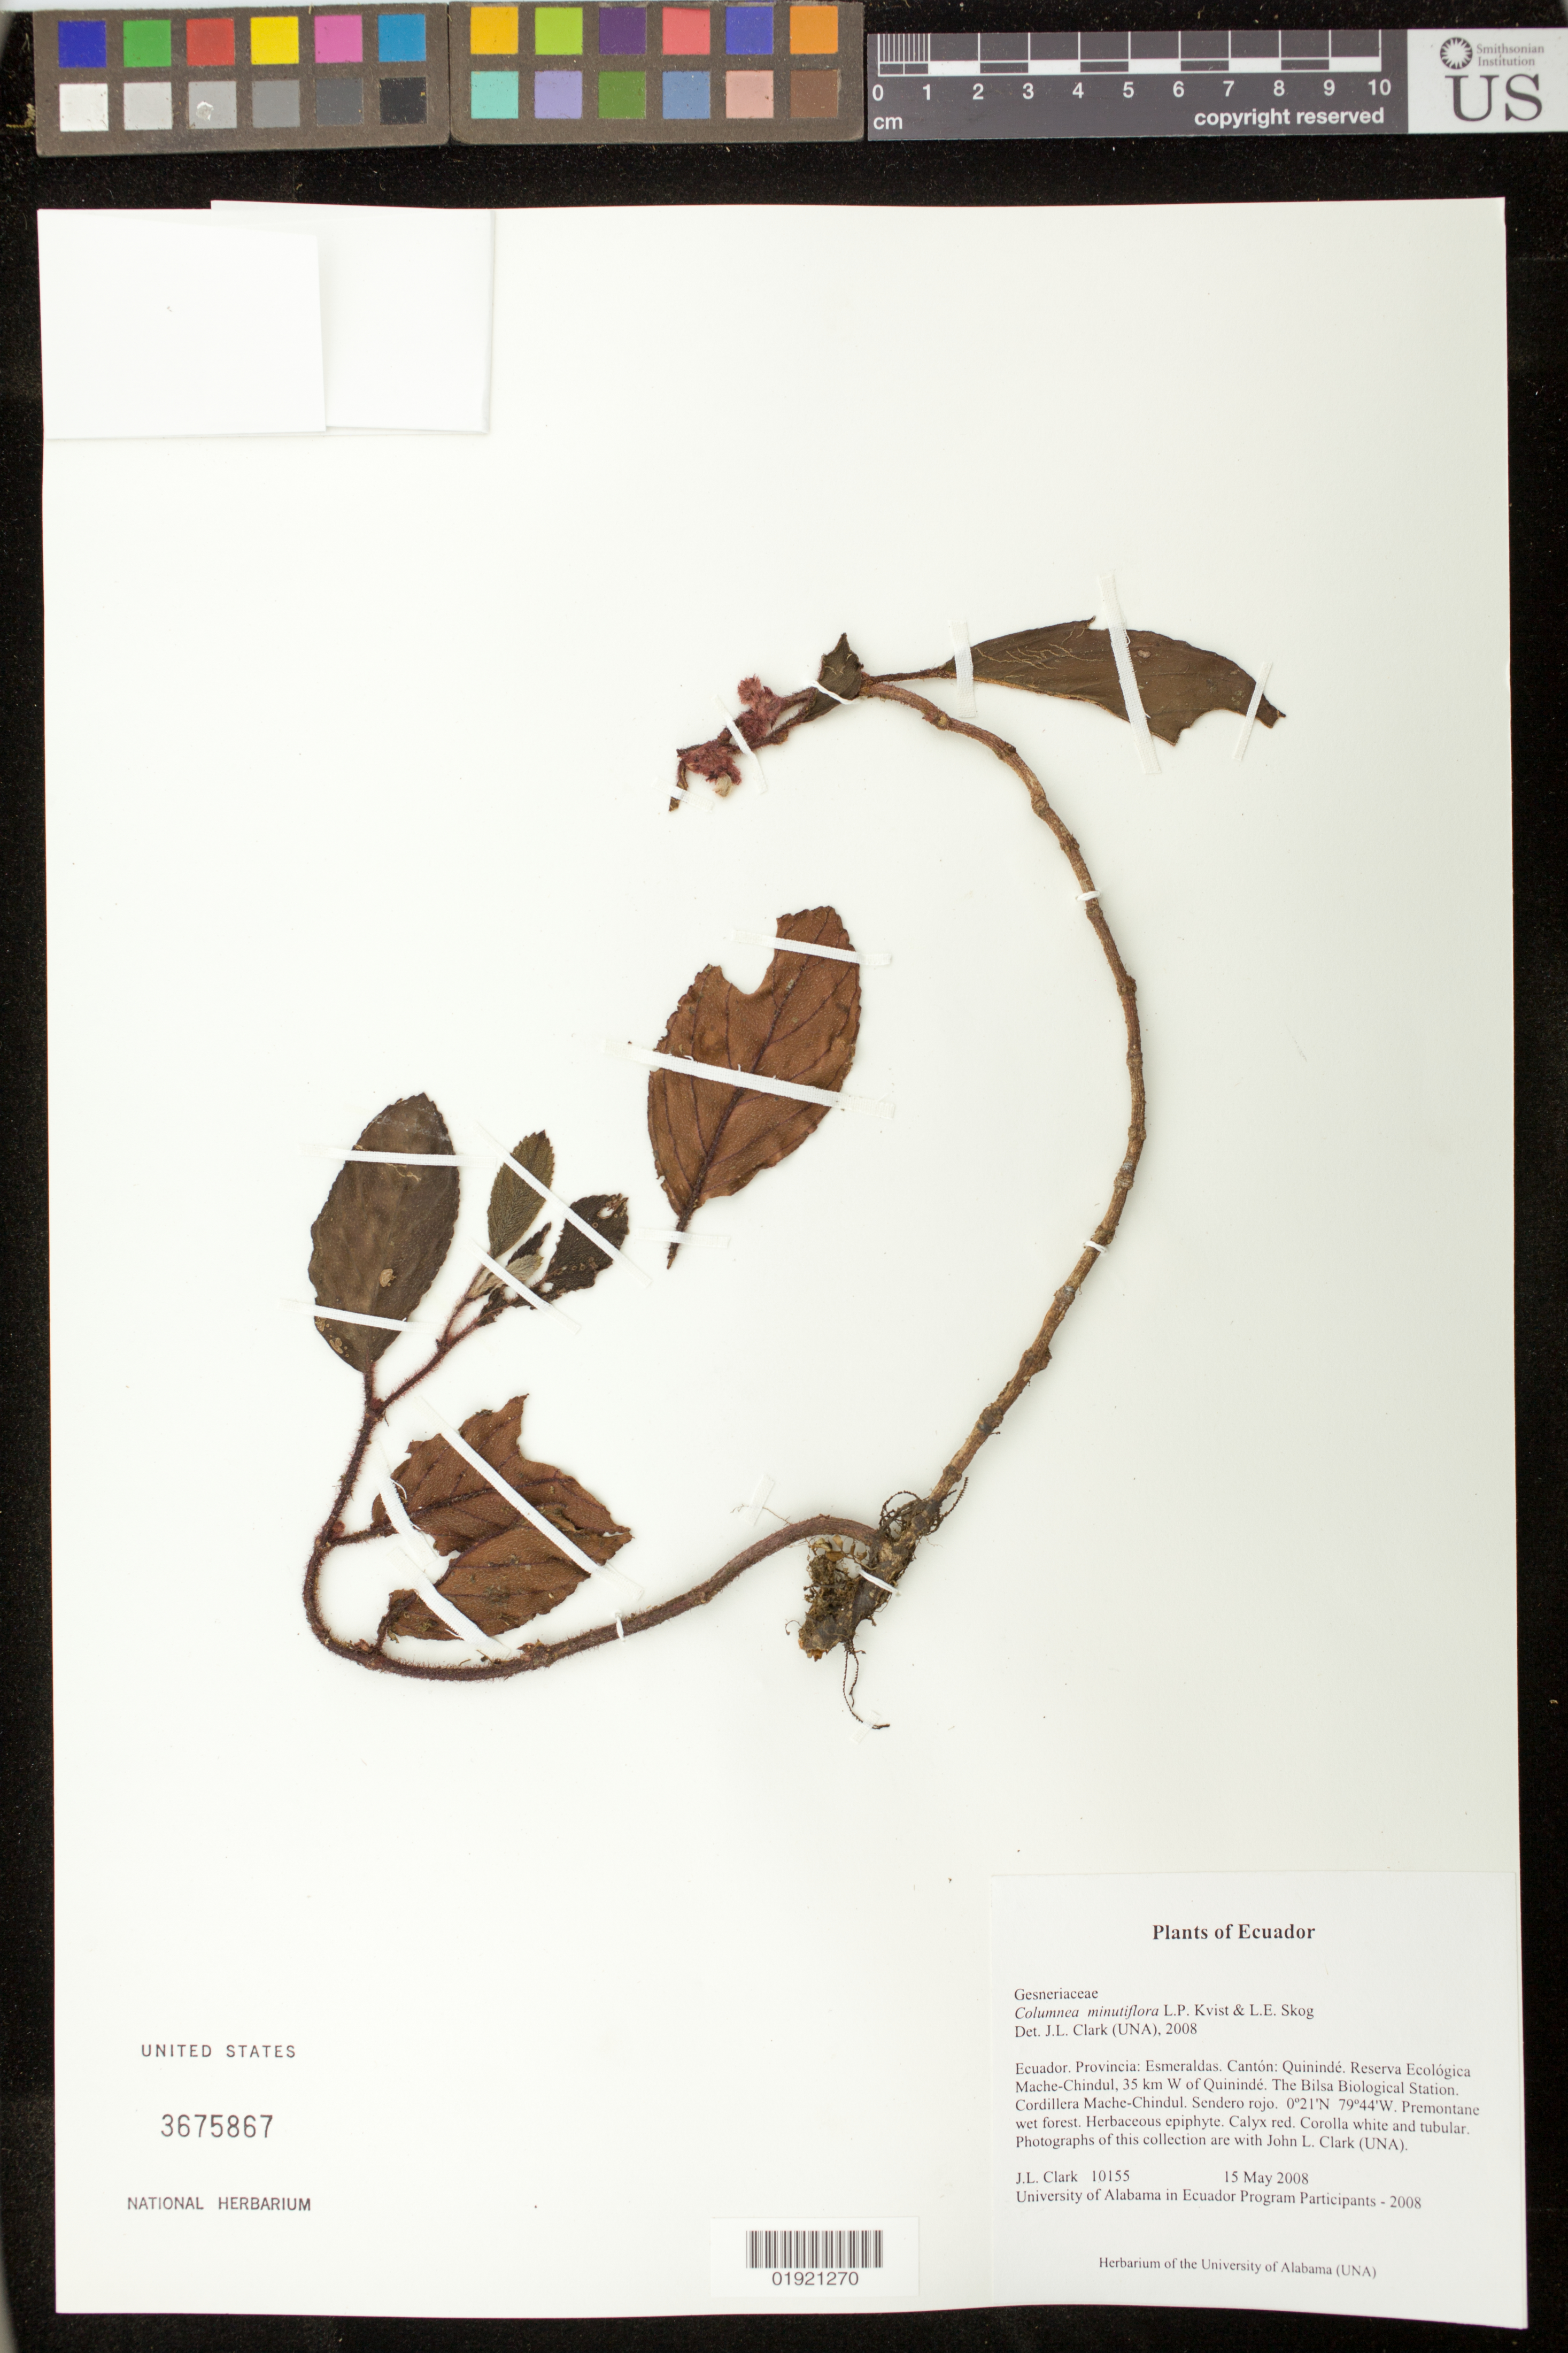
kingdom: Plantae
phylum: Tracheophyta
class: Magnoliopsida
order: Lamiales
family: Gesneriaceae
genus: Columnea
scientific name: Columnea minutiflora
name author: L.P. Kvist & L.E. Skog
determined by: Clark, J. L.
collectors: J. L. Clark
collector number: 10155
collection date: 2008-05-15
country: Ecuador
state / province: Esmeraldas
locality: Canton: Quininde. Reserva Ecologica Mache-Chindul, 35 km W of Quininde. The Bilsa Biological Station. Cordillera Mache-Chindul. Sendero Rojo.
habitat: Premontane wet forest.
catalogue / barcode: US 3675867